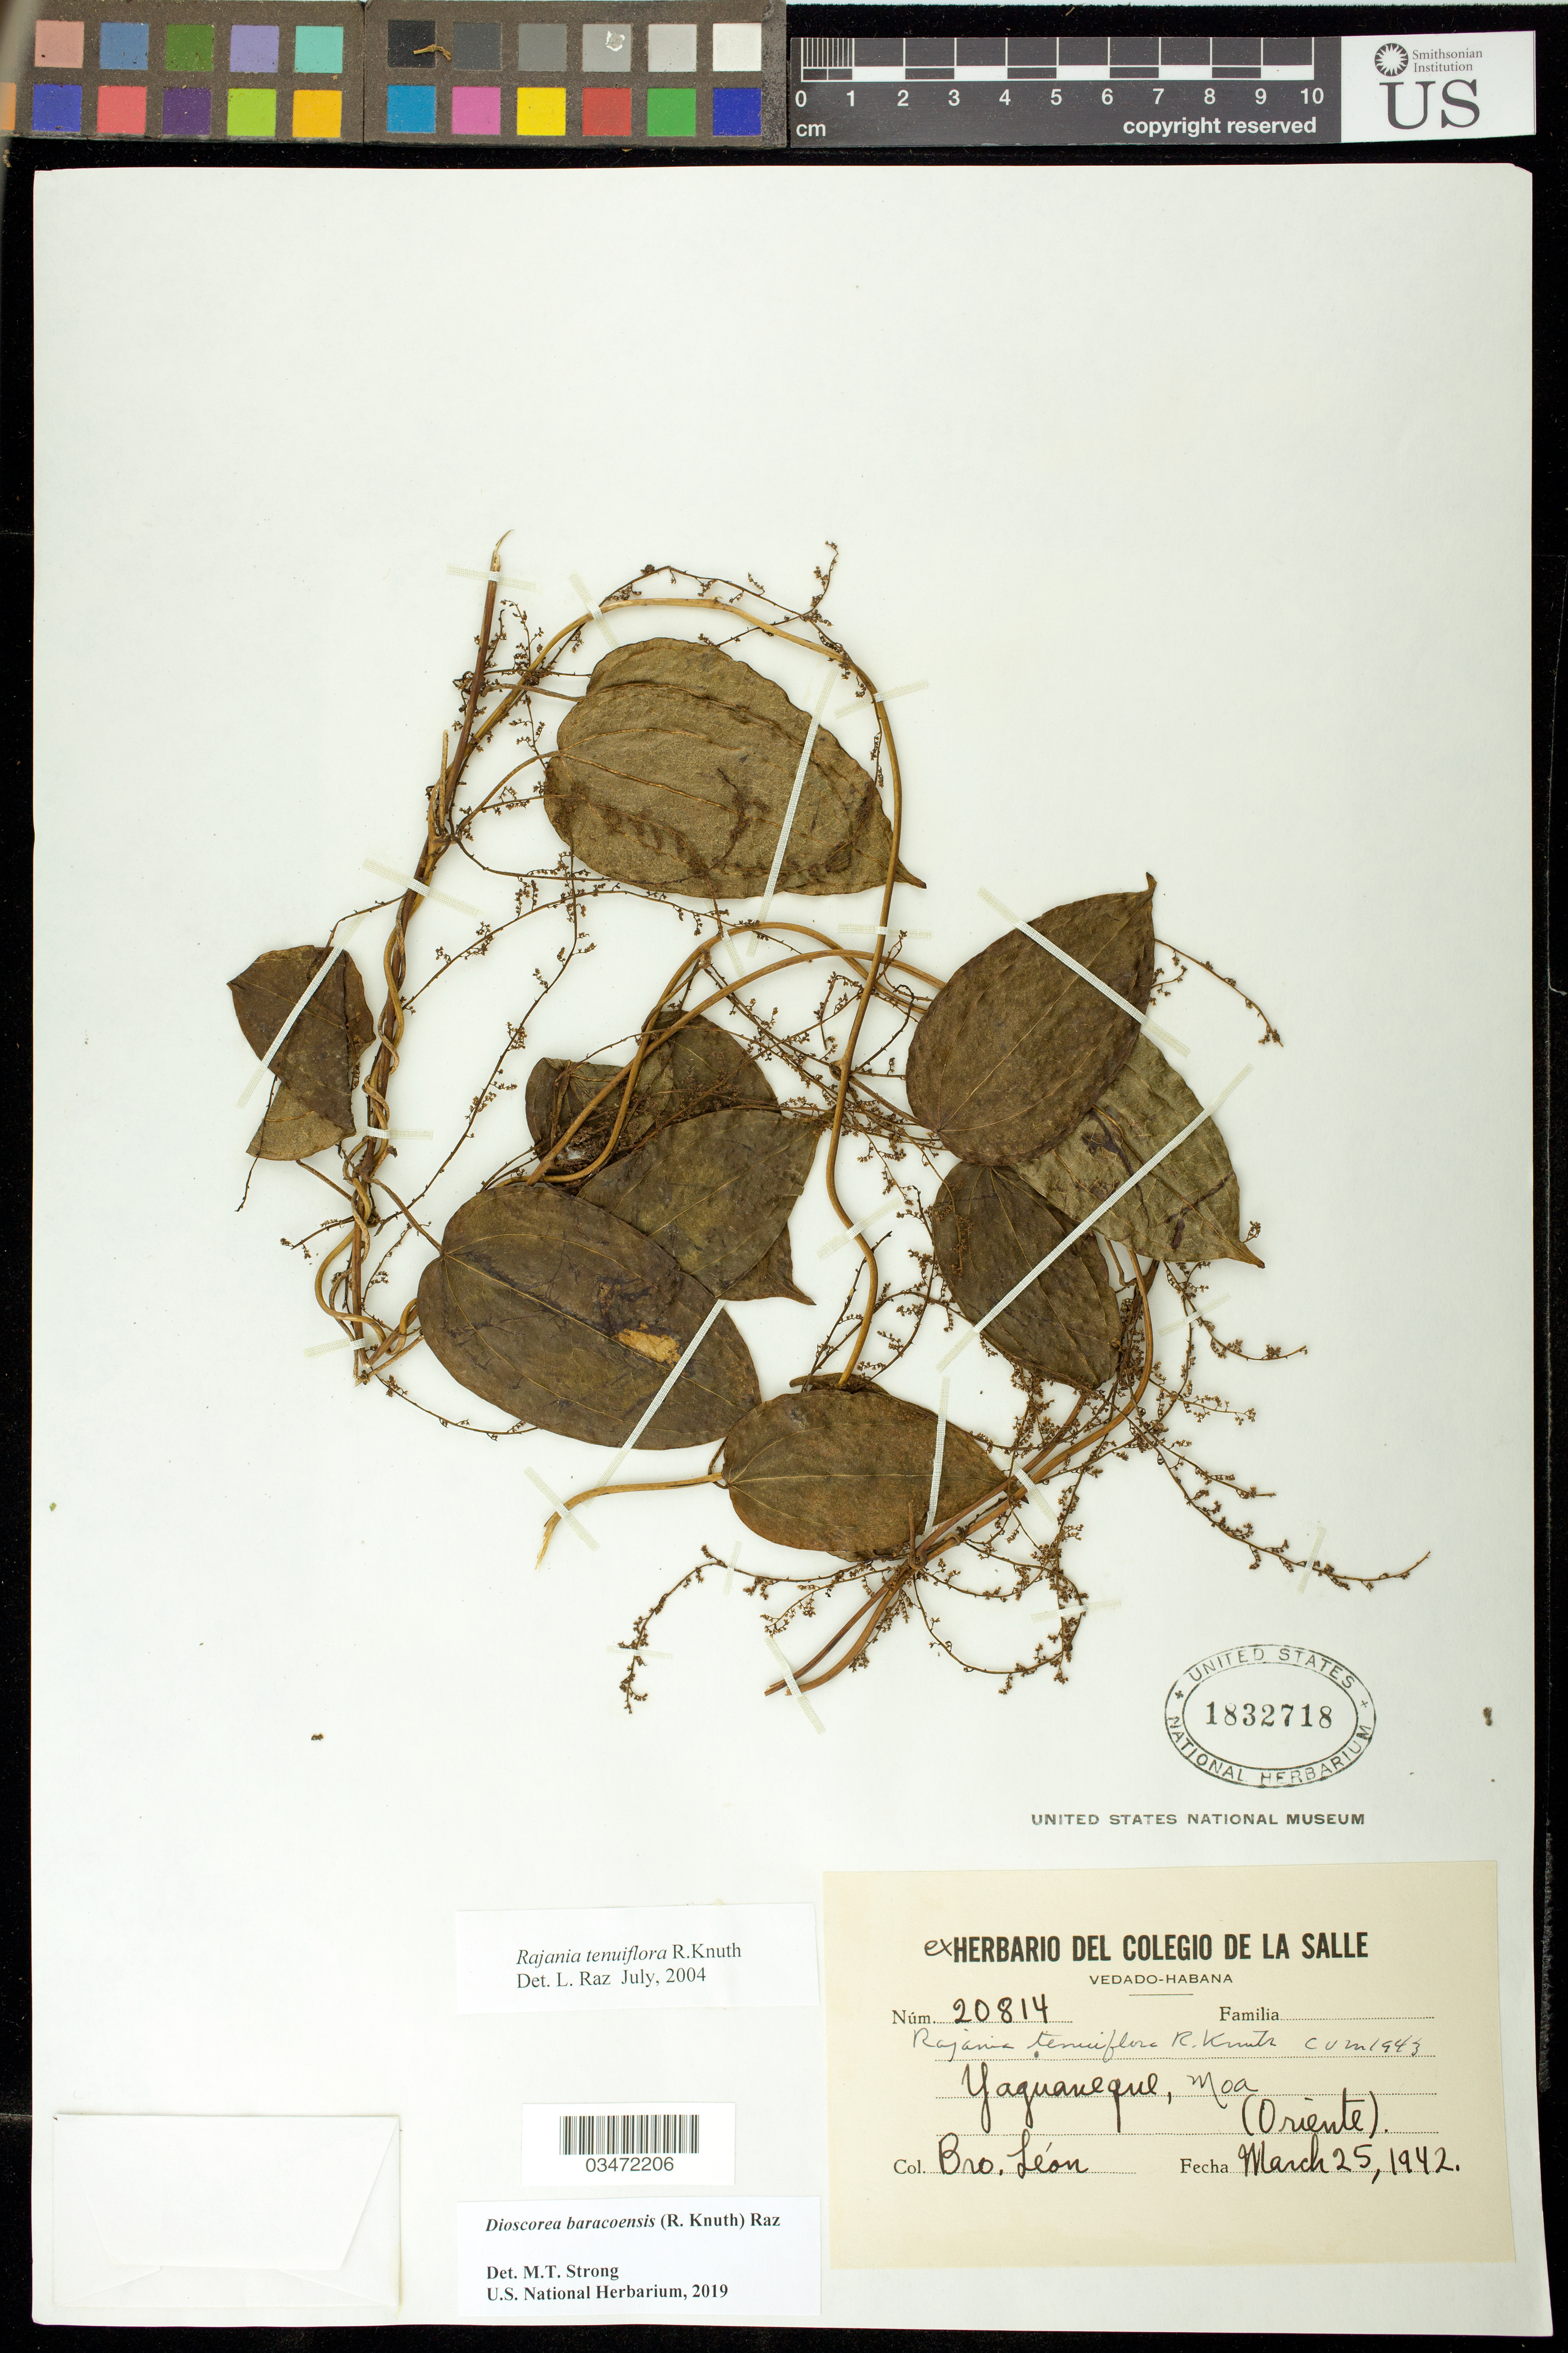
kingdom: Plantae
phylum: Tracheophyta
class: Liliopsida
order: Dioscoreales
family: Dioscoreaceae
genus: Dioscorea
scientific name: Dioscorea baracoensis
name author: (R. Knuth) Raz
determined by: Strong, M. T., (US), Smithsonian Institution - National Museum of Natural History (UNITED STATES)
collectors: Bro. León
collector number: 20814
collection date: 1942-03-25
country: Cuba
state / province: Holguín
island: Cuba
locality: Oriente [Holguín]. Yaguaneque, Moa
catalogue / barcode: US 1832718